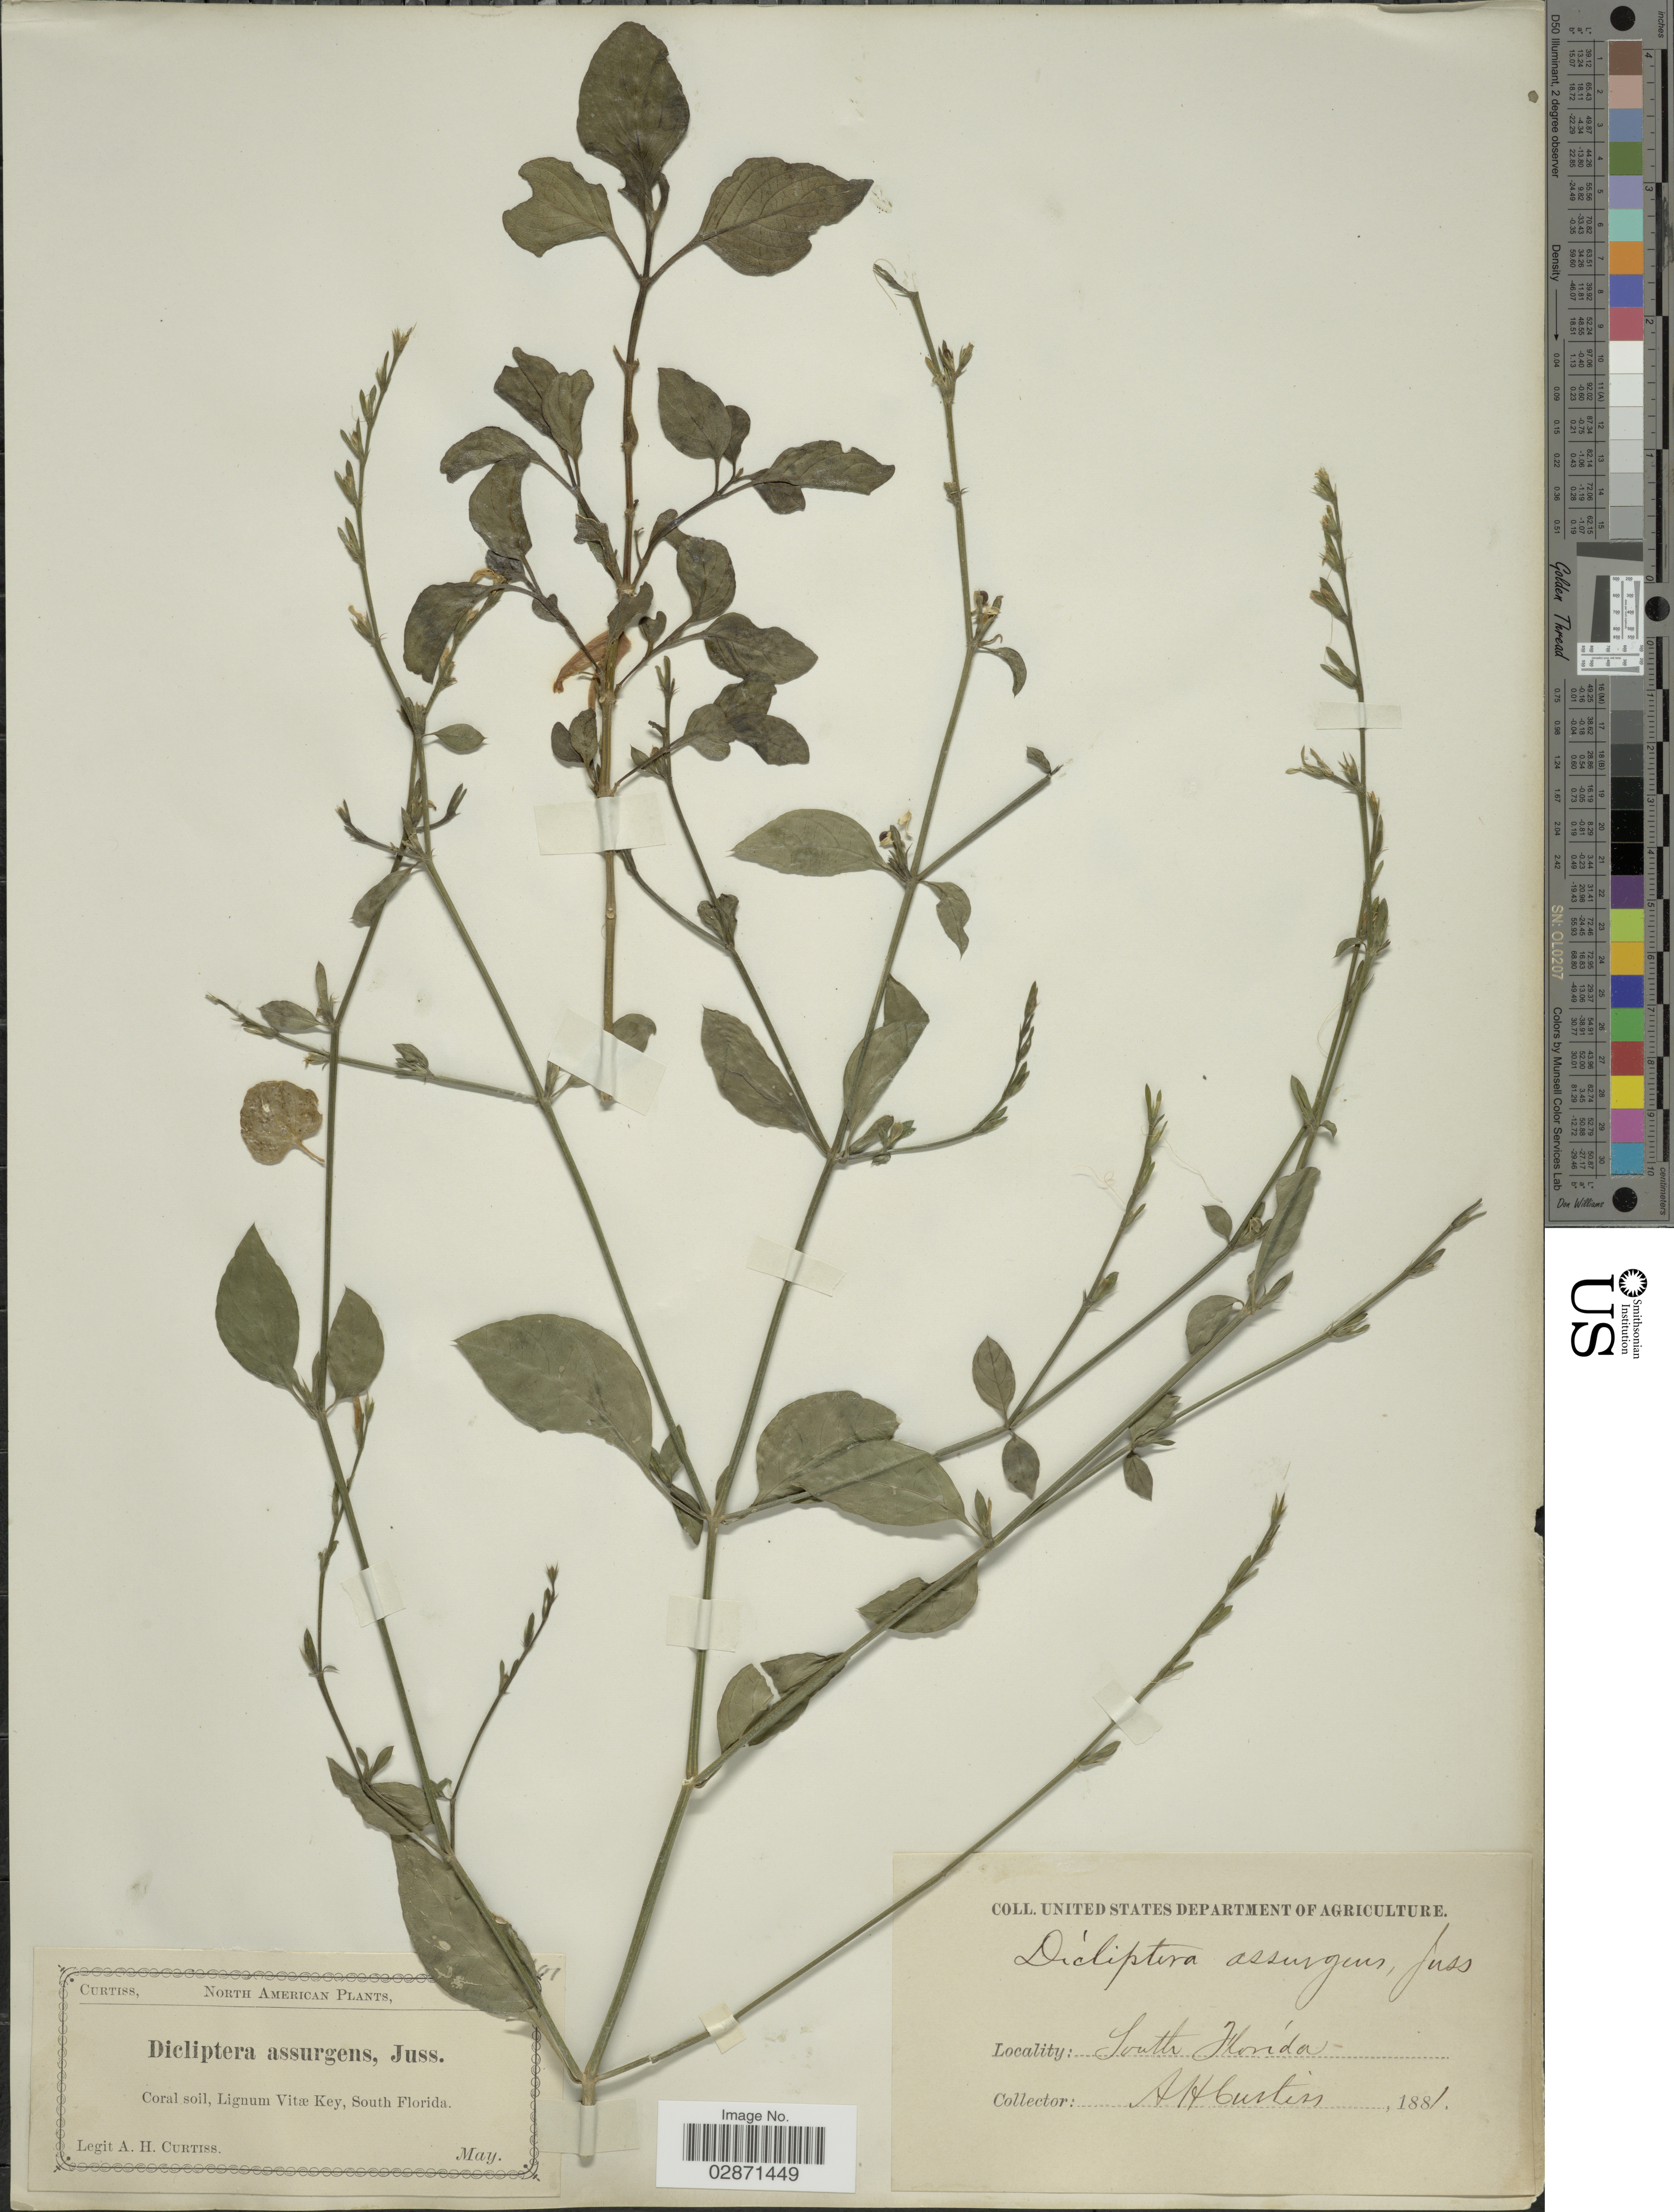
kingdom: Plantae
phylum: Tracheophyta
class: Magnoliopsida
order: Lamiales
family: Acanthaceae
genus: Dicliptera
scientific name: Dicliptera sexangularis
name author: (L.) Juss.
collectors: A. H. Curtiss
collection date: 1881-05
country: United States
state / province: Florida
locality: Coral soil, Lignum Vitæ Key, South Florida.